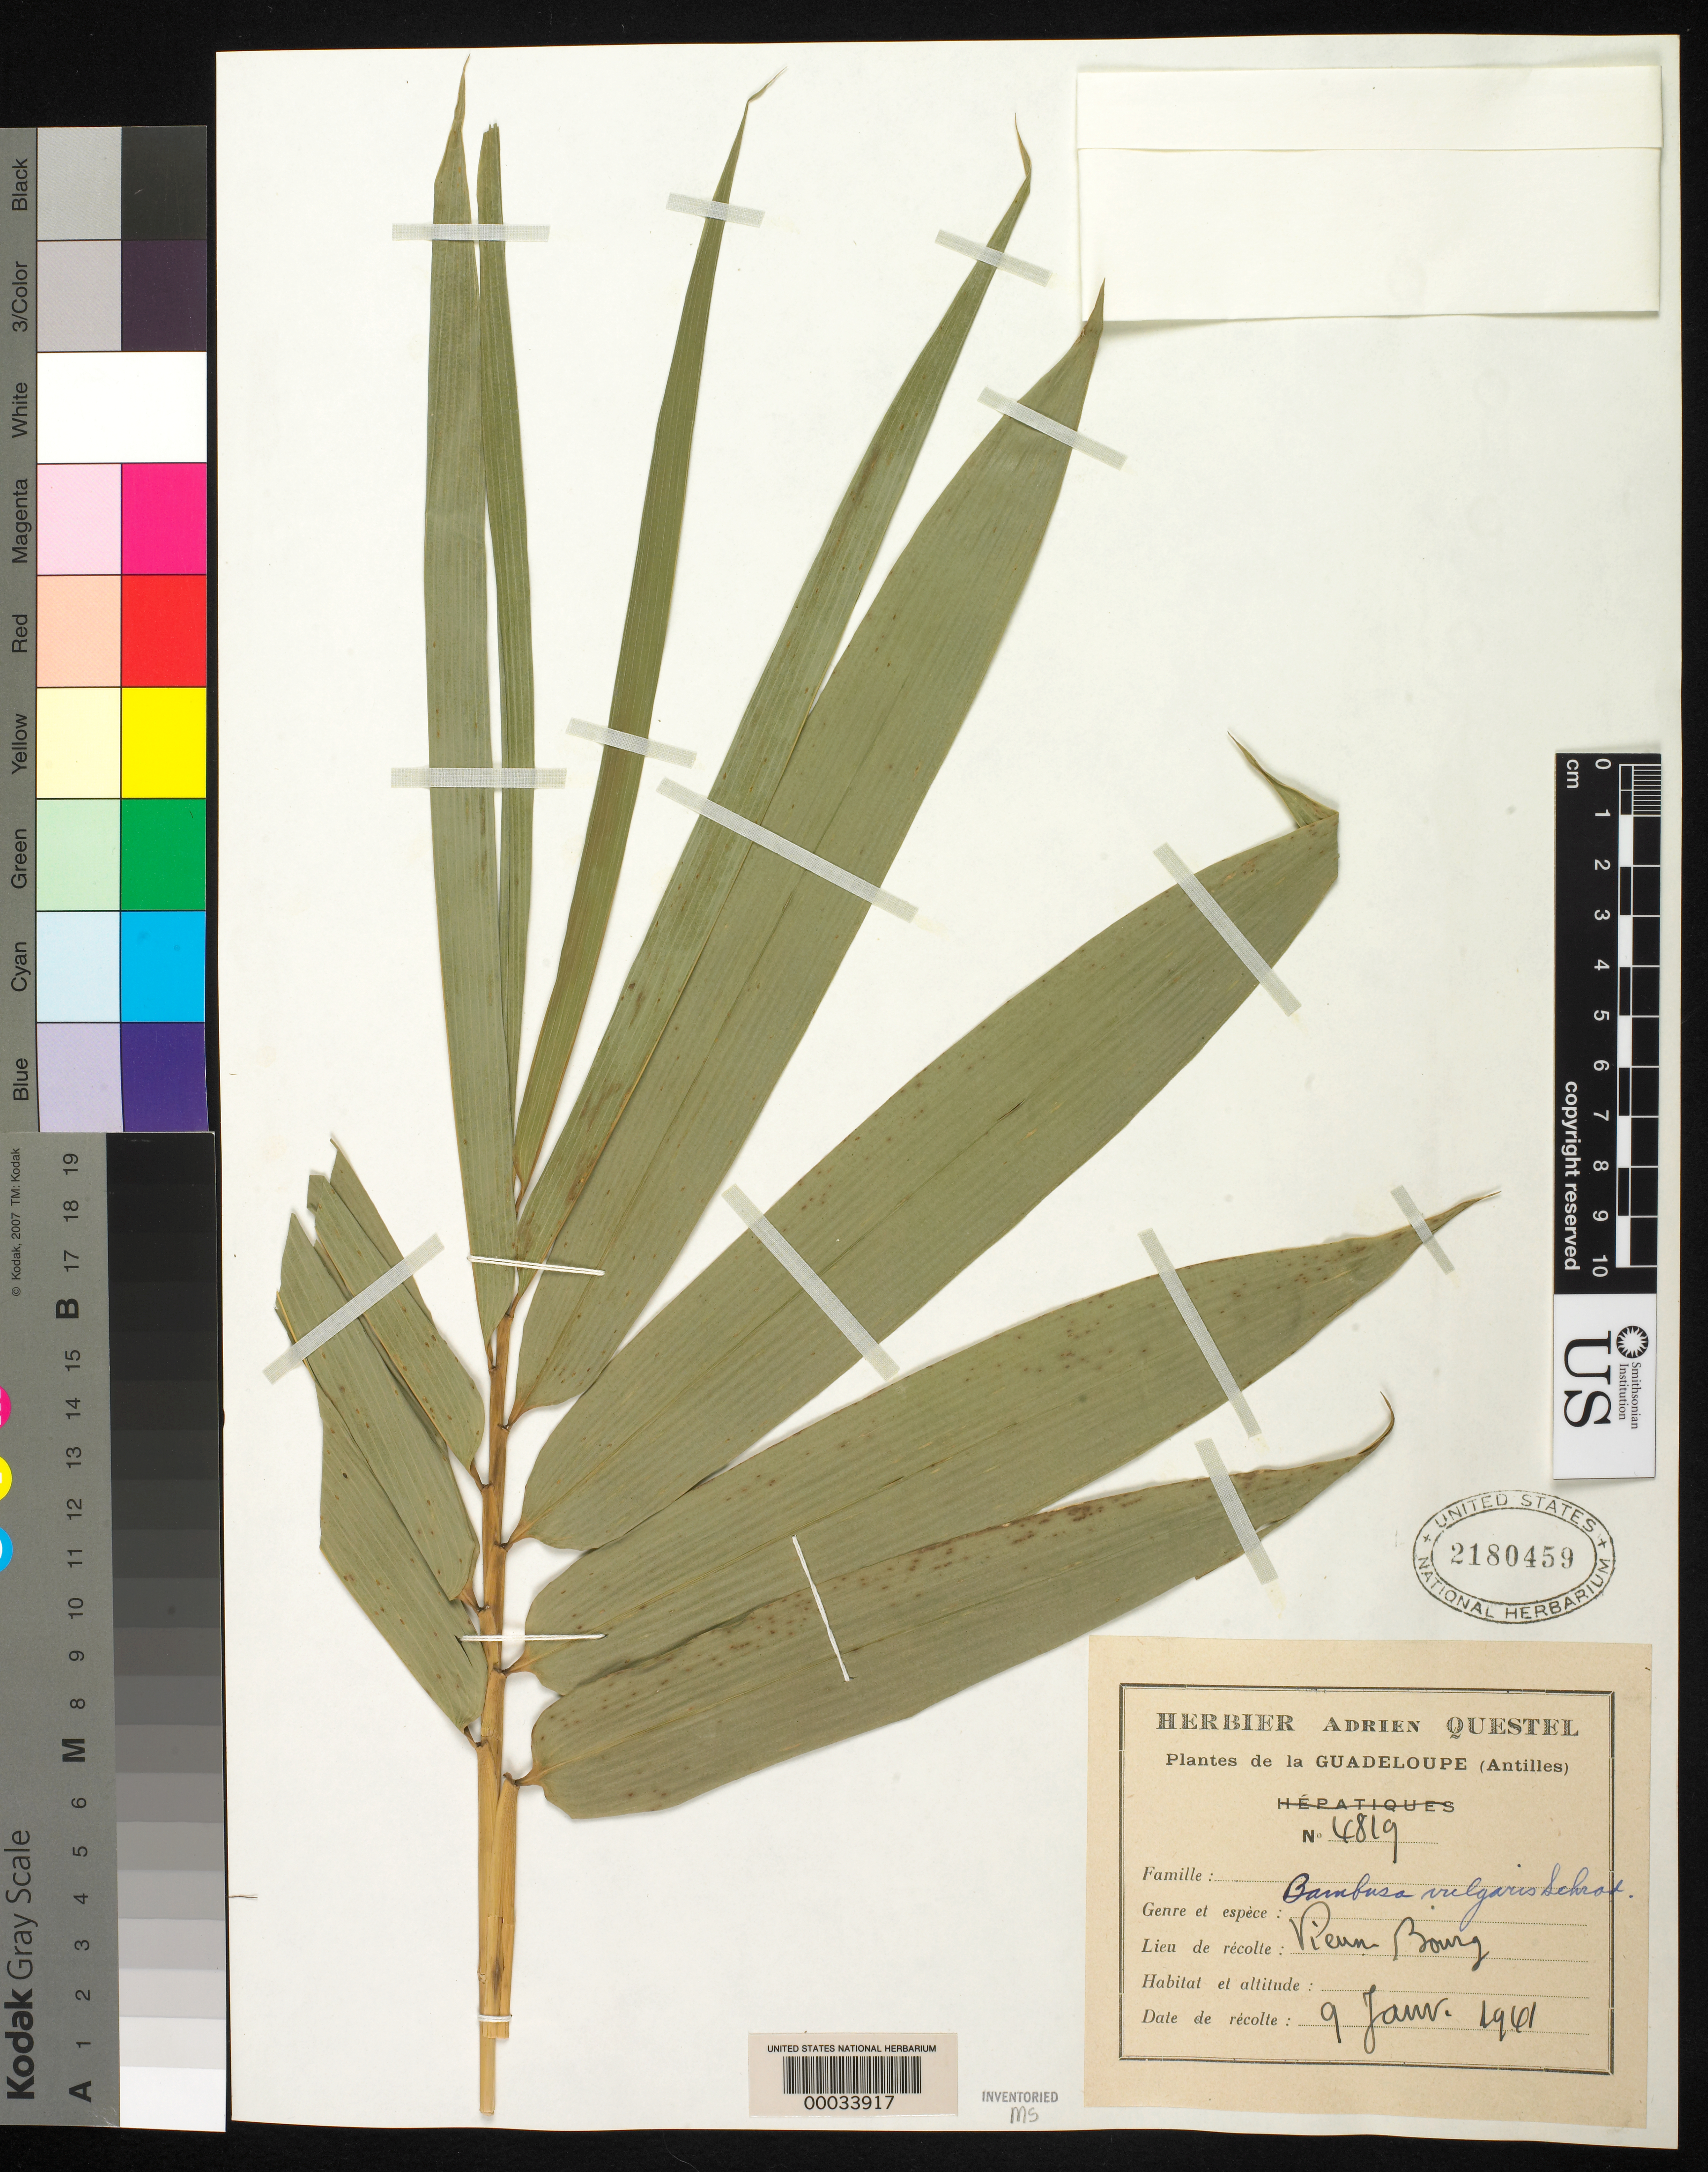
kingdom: Plantae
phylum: Tracheophyta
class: Liliopsida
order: Poales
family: Poaceae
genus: Bambusa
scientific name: Bambusa vulgaris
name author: Schrad. ex J.C. Wendl.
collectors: A. Questel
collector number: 4819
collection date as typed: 09 Jan 1961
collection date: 1961-01-09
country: Panama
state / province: Chiriquí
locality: Around San Felix.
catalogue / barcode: US 2180459